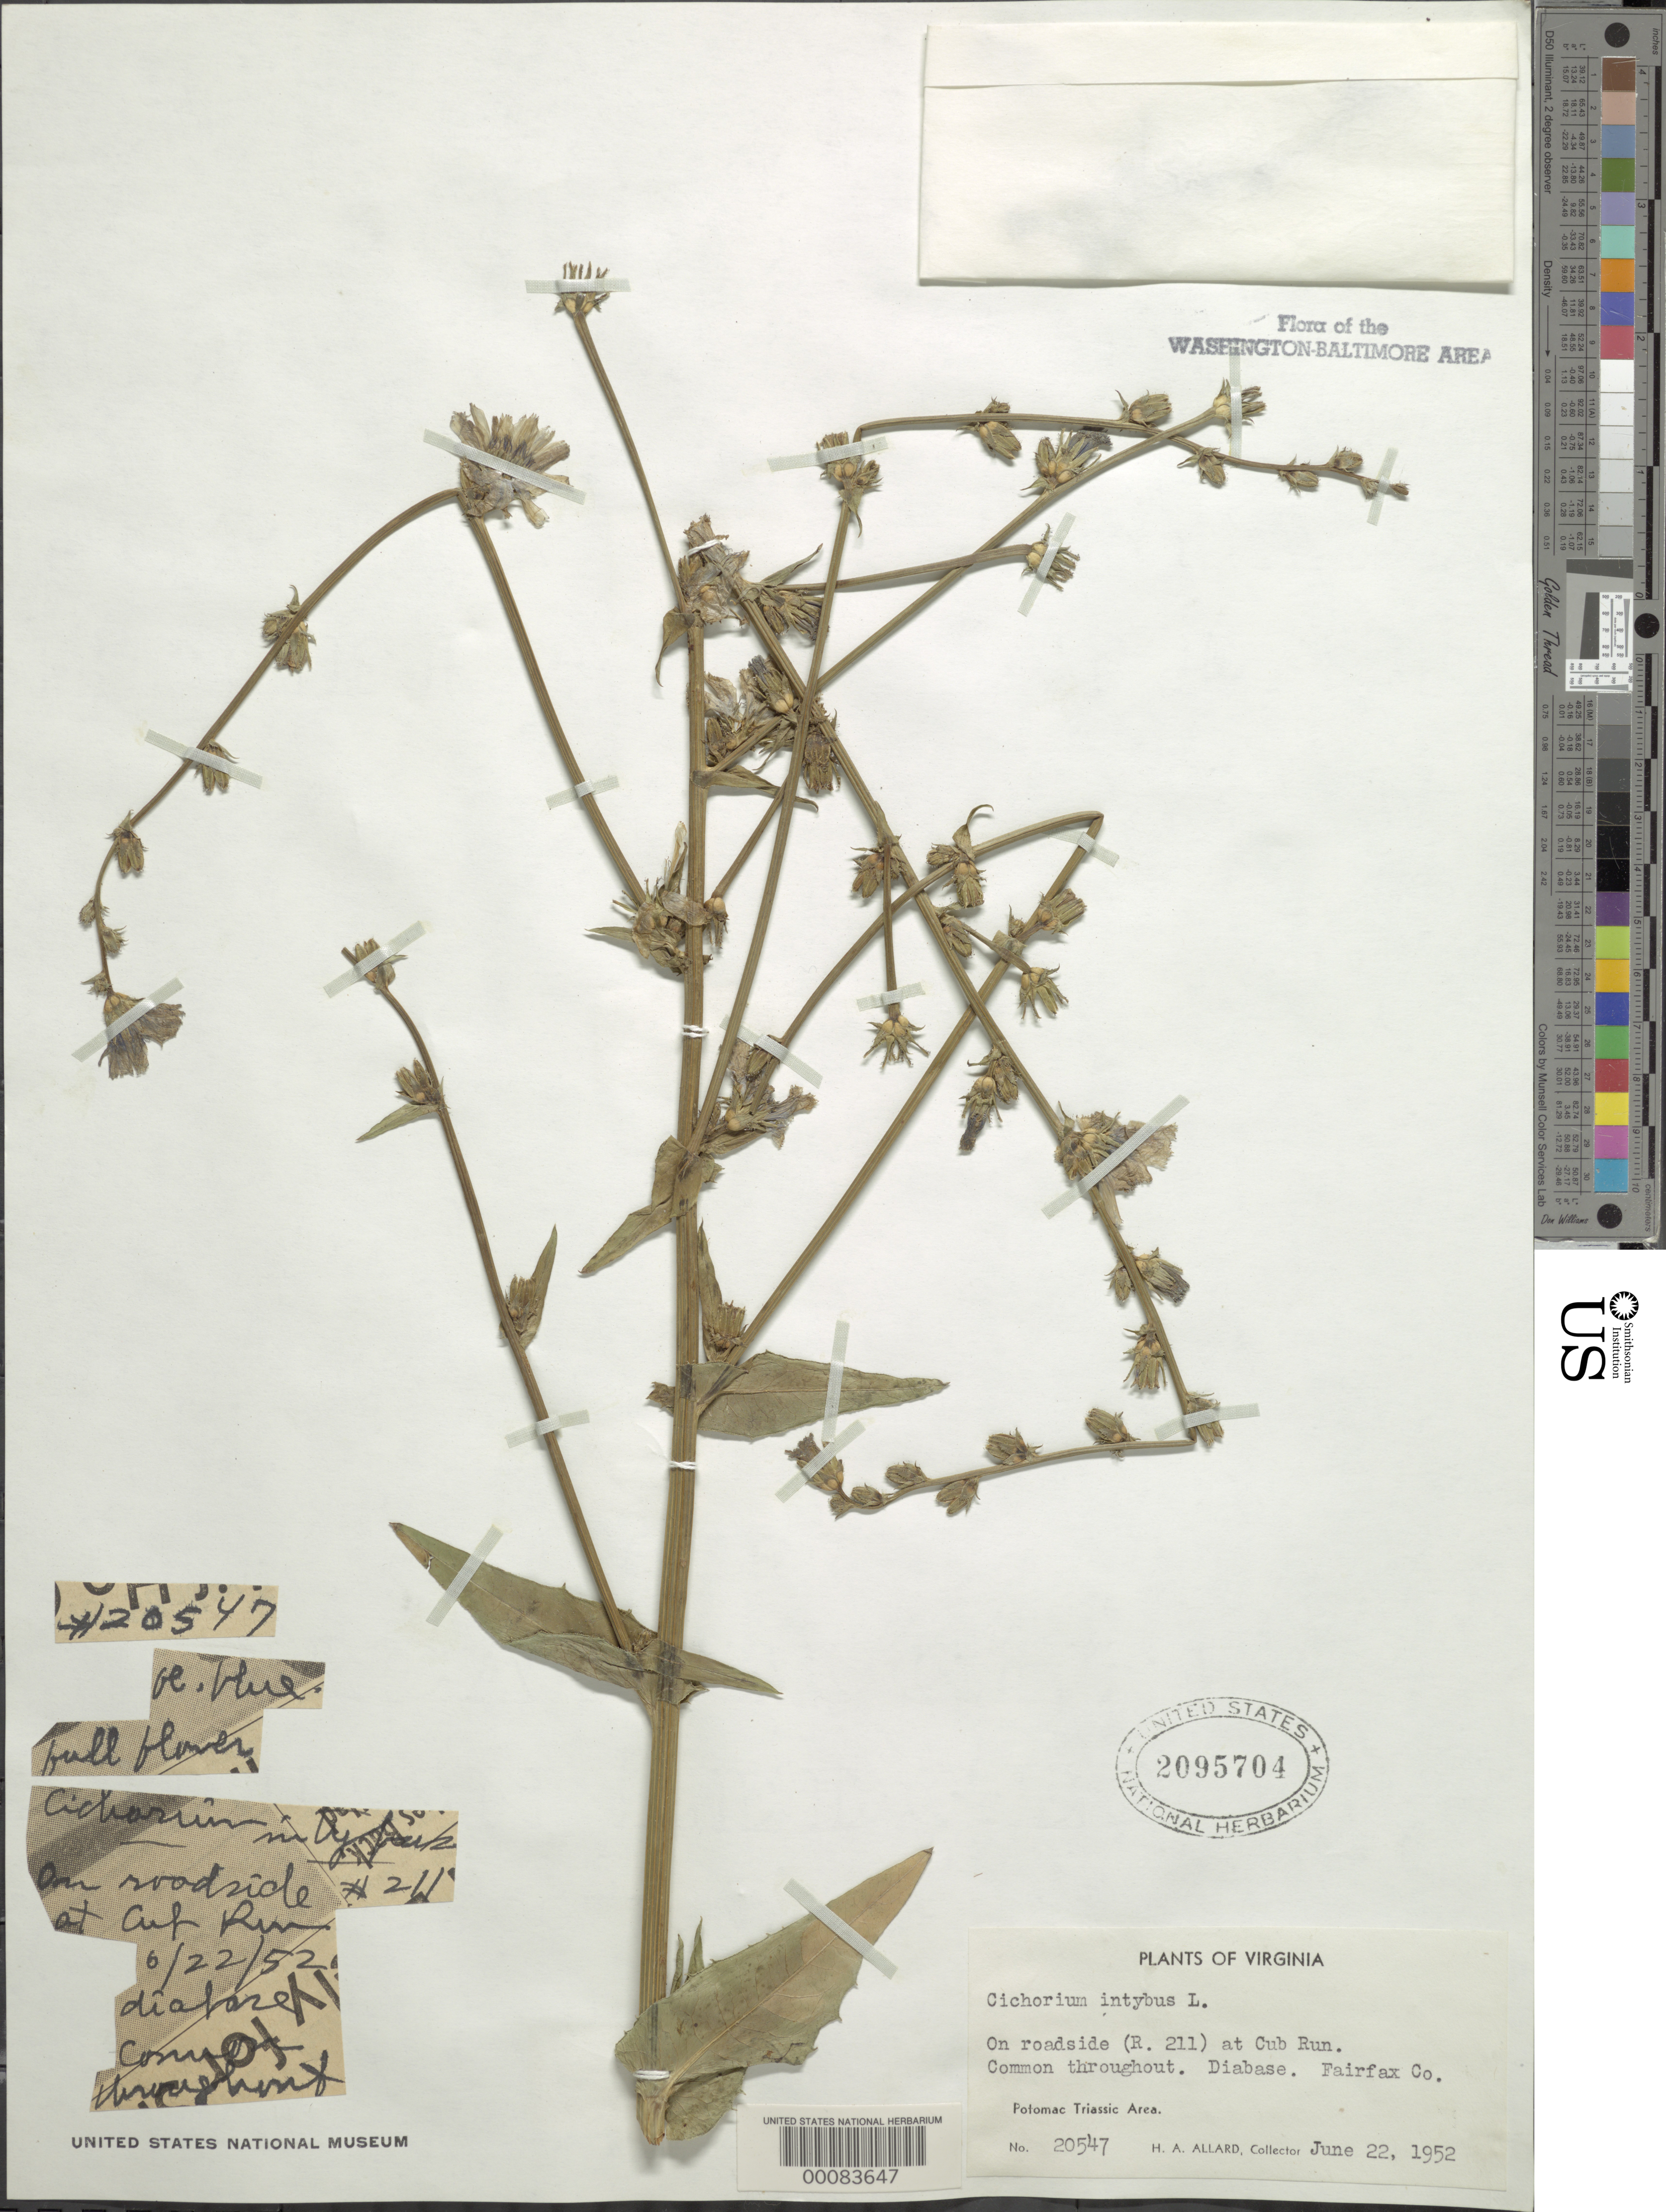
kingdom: Plantae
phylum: Tracheophyta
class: Magnoliopsida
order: Asterales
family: Asteraceae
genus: Cichorium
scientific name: Cichorium intybus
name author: L.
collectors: H. A. Allard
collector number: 20547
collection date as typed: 22 Jun 1952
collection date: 1952-06-22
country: United States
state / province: Virginia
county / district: Fairfax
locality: Cub Run at Rt. 211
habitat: Roadsides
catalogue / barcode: US 2095704